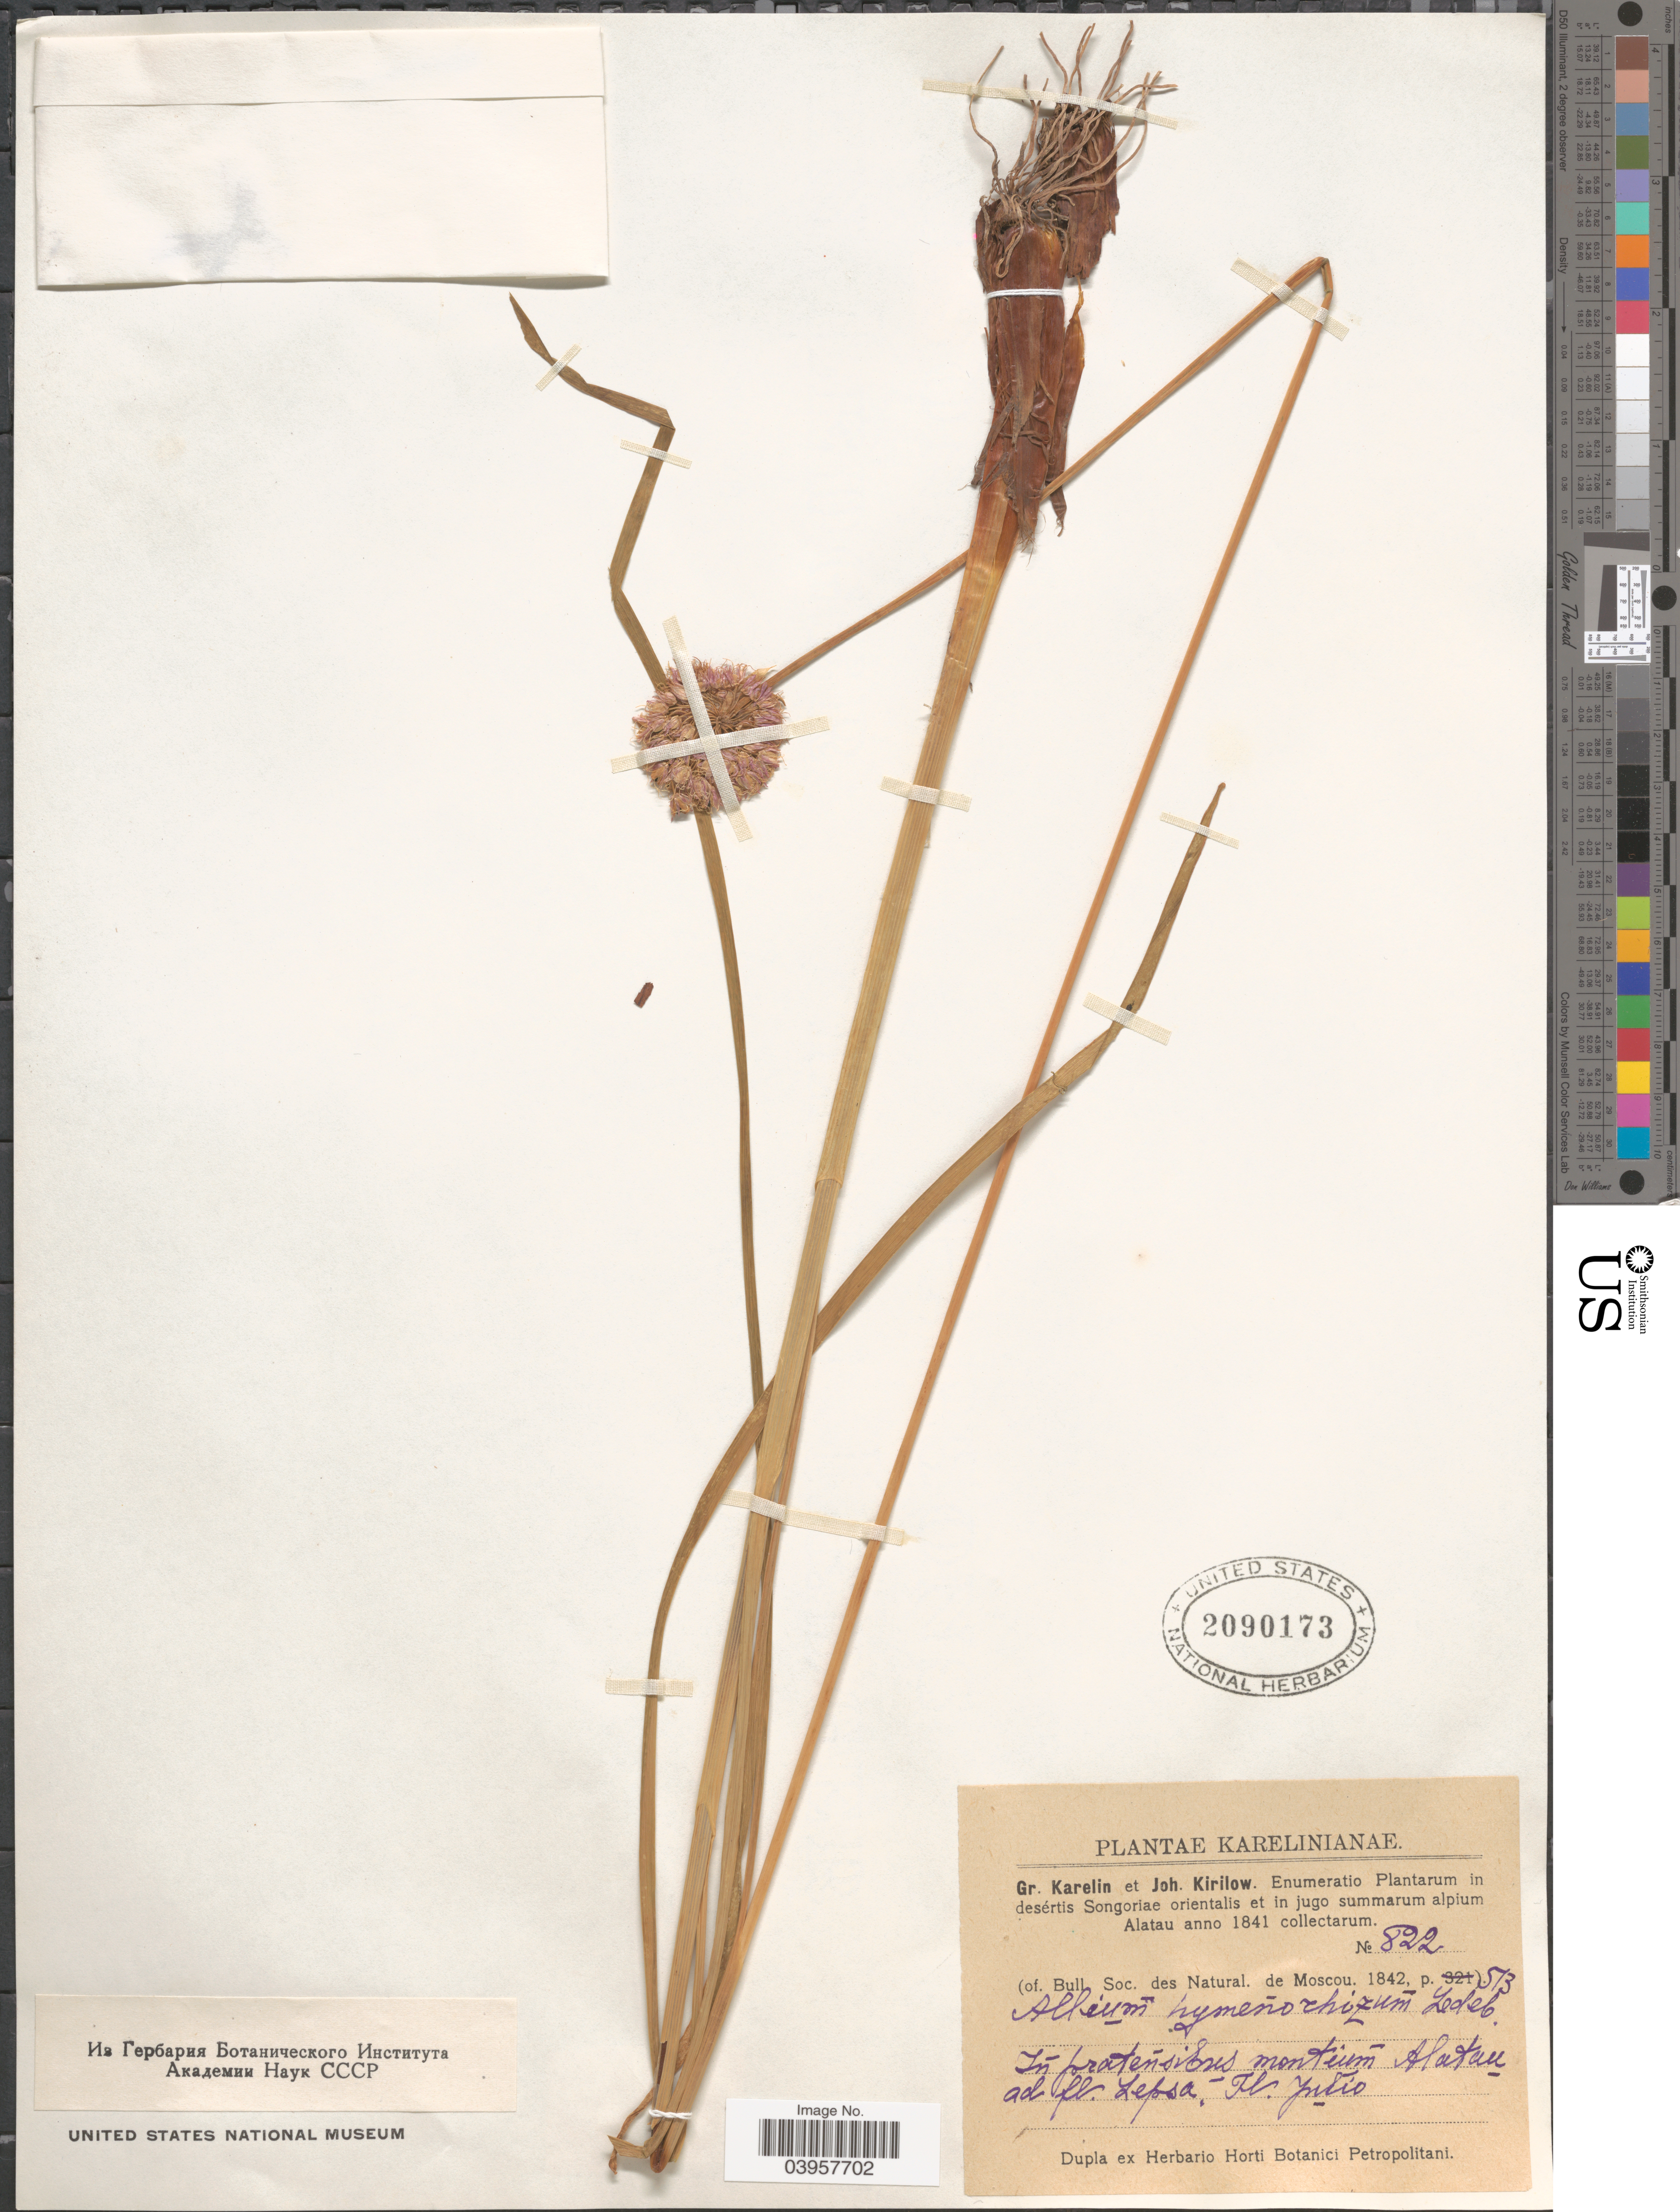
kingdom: Plantae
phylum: Tracheophyta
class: Liliopsida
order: Asparagales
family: Amaryllidaceae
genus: Allium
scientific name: Allium hymenorrhizum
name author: Ledeb.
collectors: G. Karelin & I. P. Kirilov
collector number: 822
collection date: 1841-07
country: Kazakhstan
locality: In desértis Songoriae orientalis et in jugo summarum alpium Alatau. In pratensibus montium Alatau ad fl. Lepsa.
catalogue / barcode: US 2090173